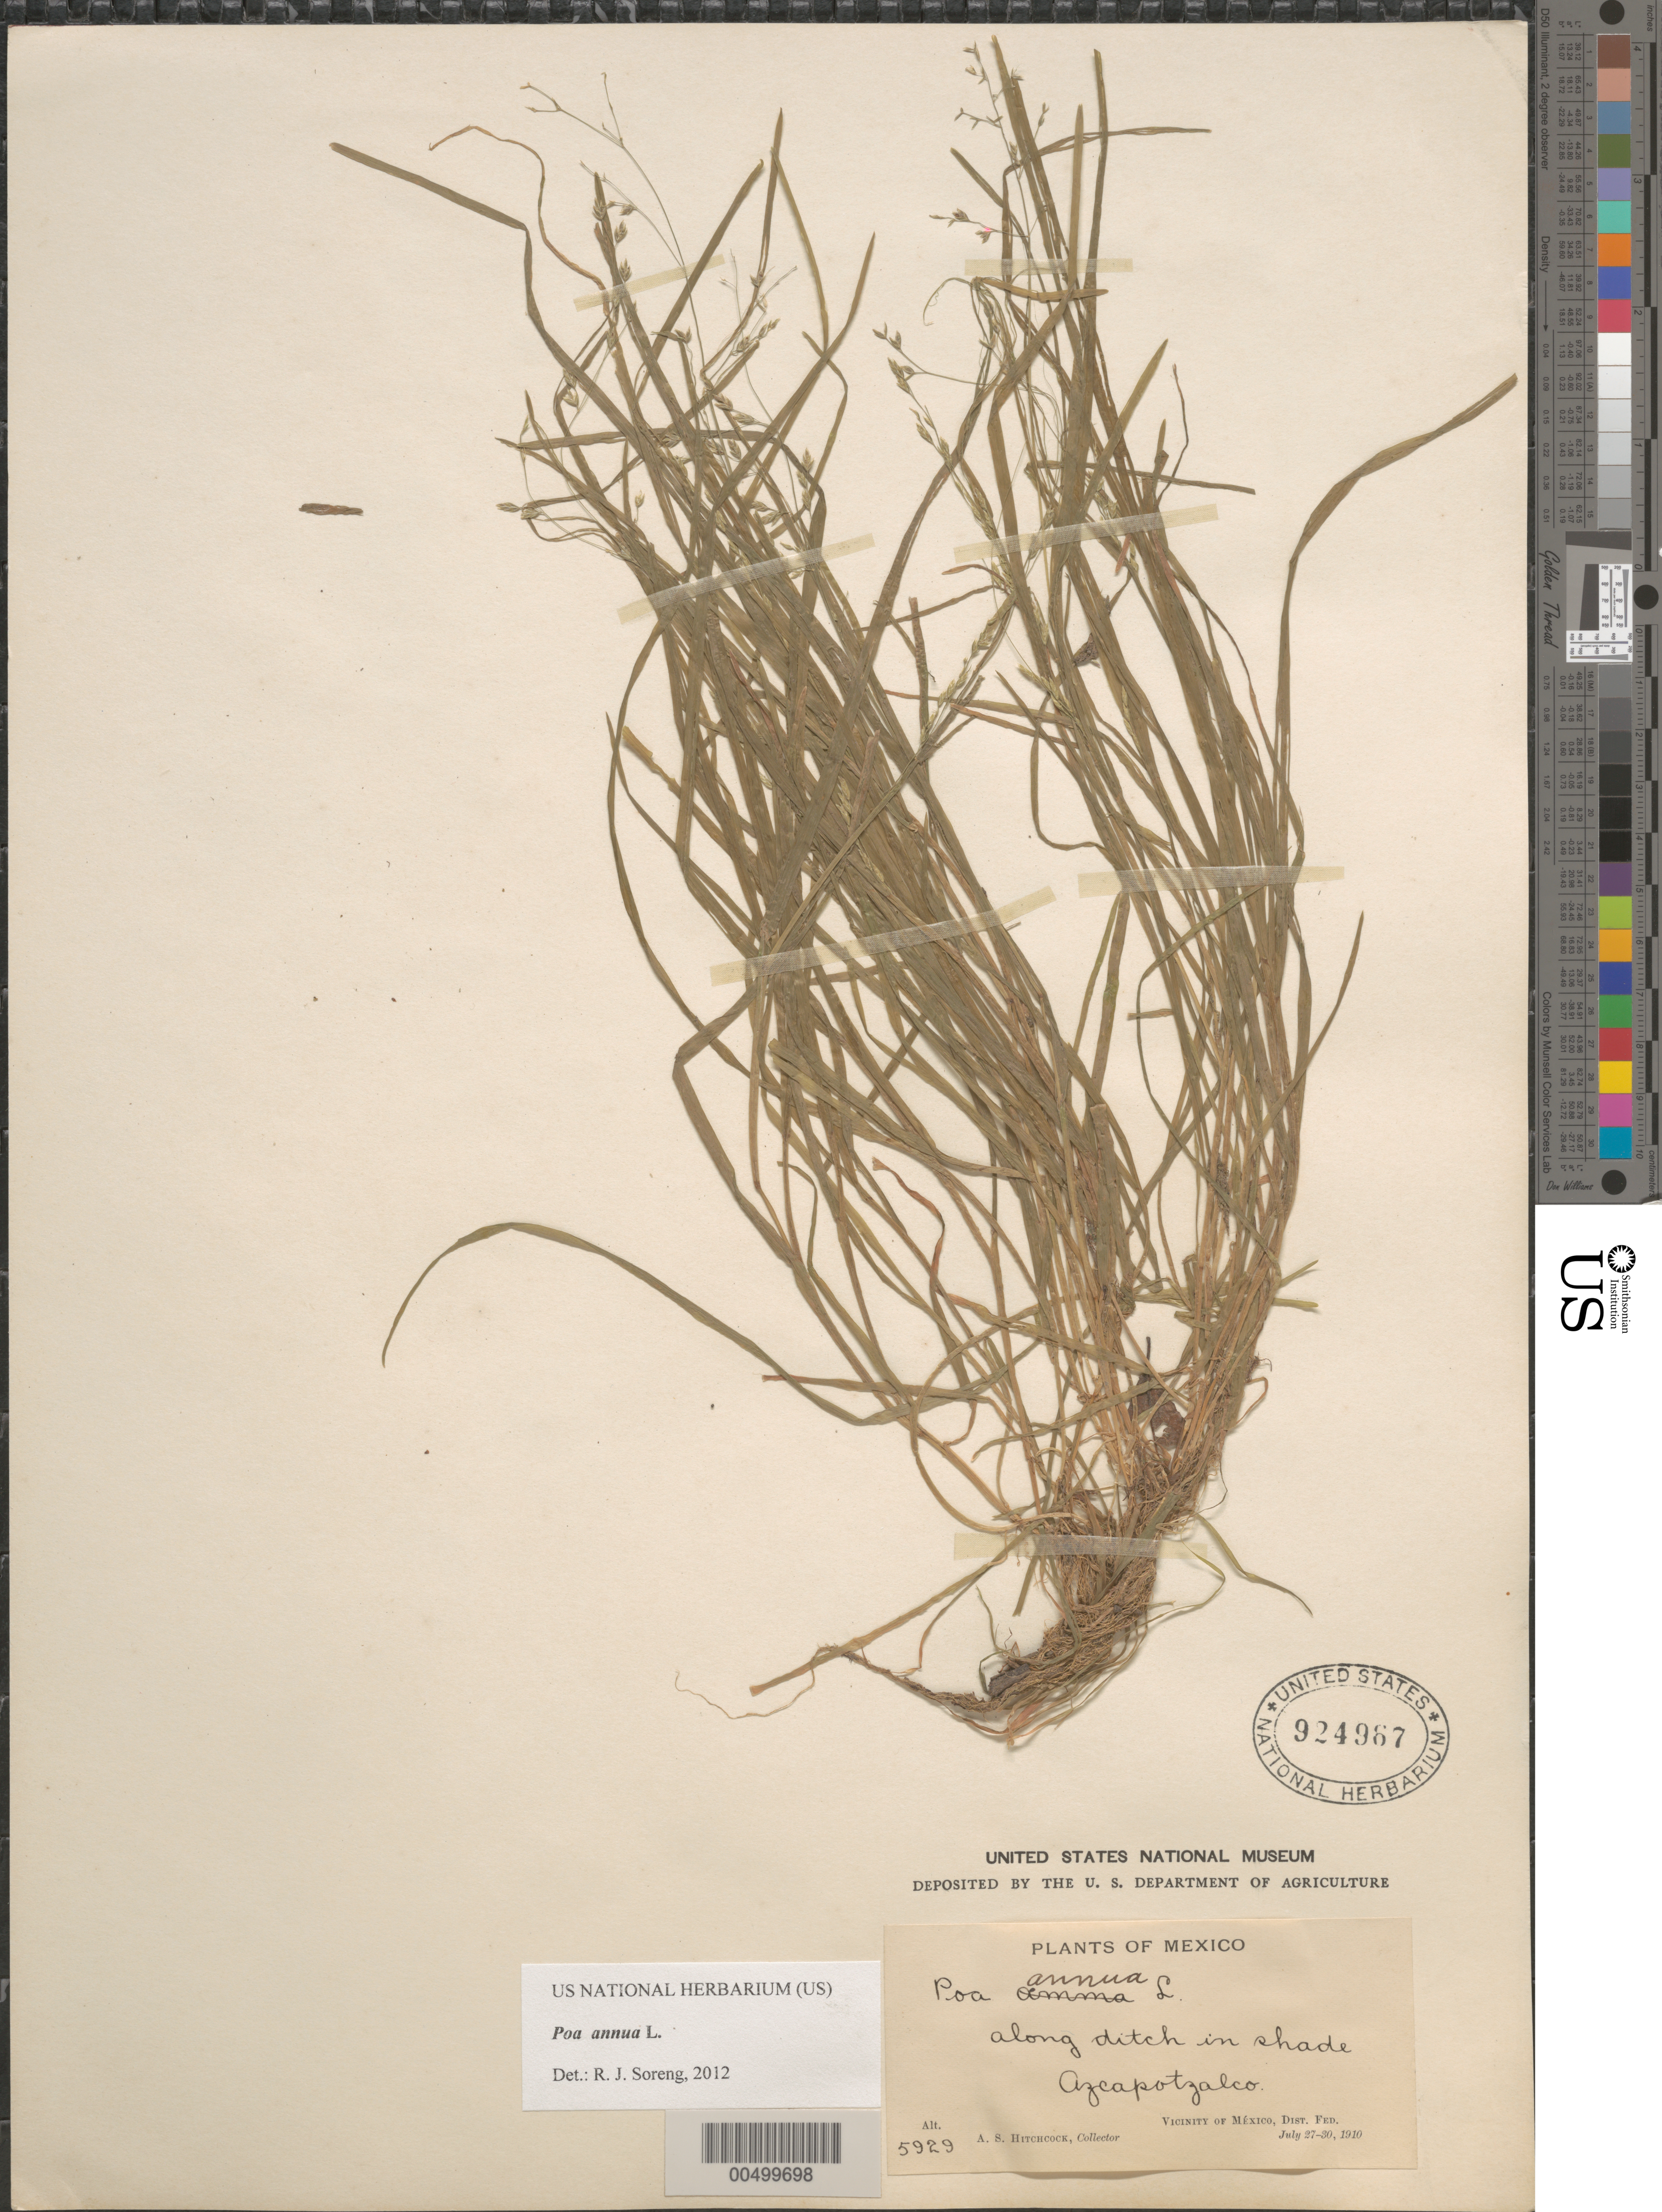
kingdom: Plantae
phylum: Tracheophyta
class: Liliopsida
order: Poales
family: Poaceae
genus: Poa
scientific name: Poa annua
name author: L.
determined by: Soreng, Robert J., Research Associate (BOT), Smithsonian Institution - National Museum of Natural History (UNITED STATES)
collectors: A. S. Hitchcock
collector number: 5929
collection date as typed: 27 Jul 1910 to 30 Jul 1910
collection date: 1910-07-27/1910-07-30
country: Mexico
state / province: Distrito Federal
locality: Vicinity of M‚xico, Azcapotzalco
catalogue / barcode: US 924967